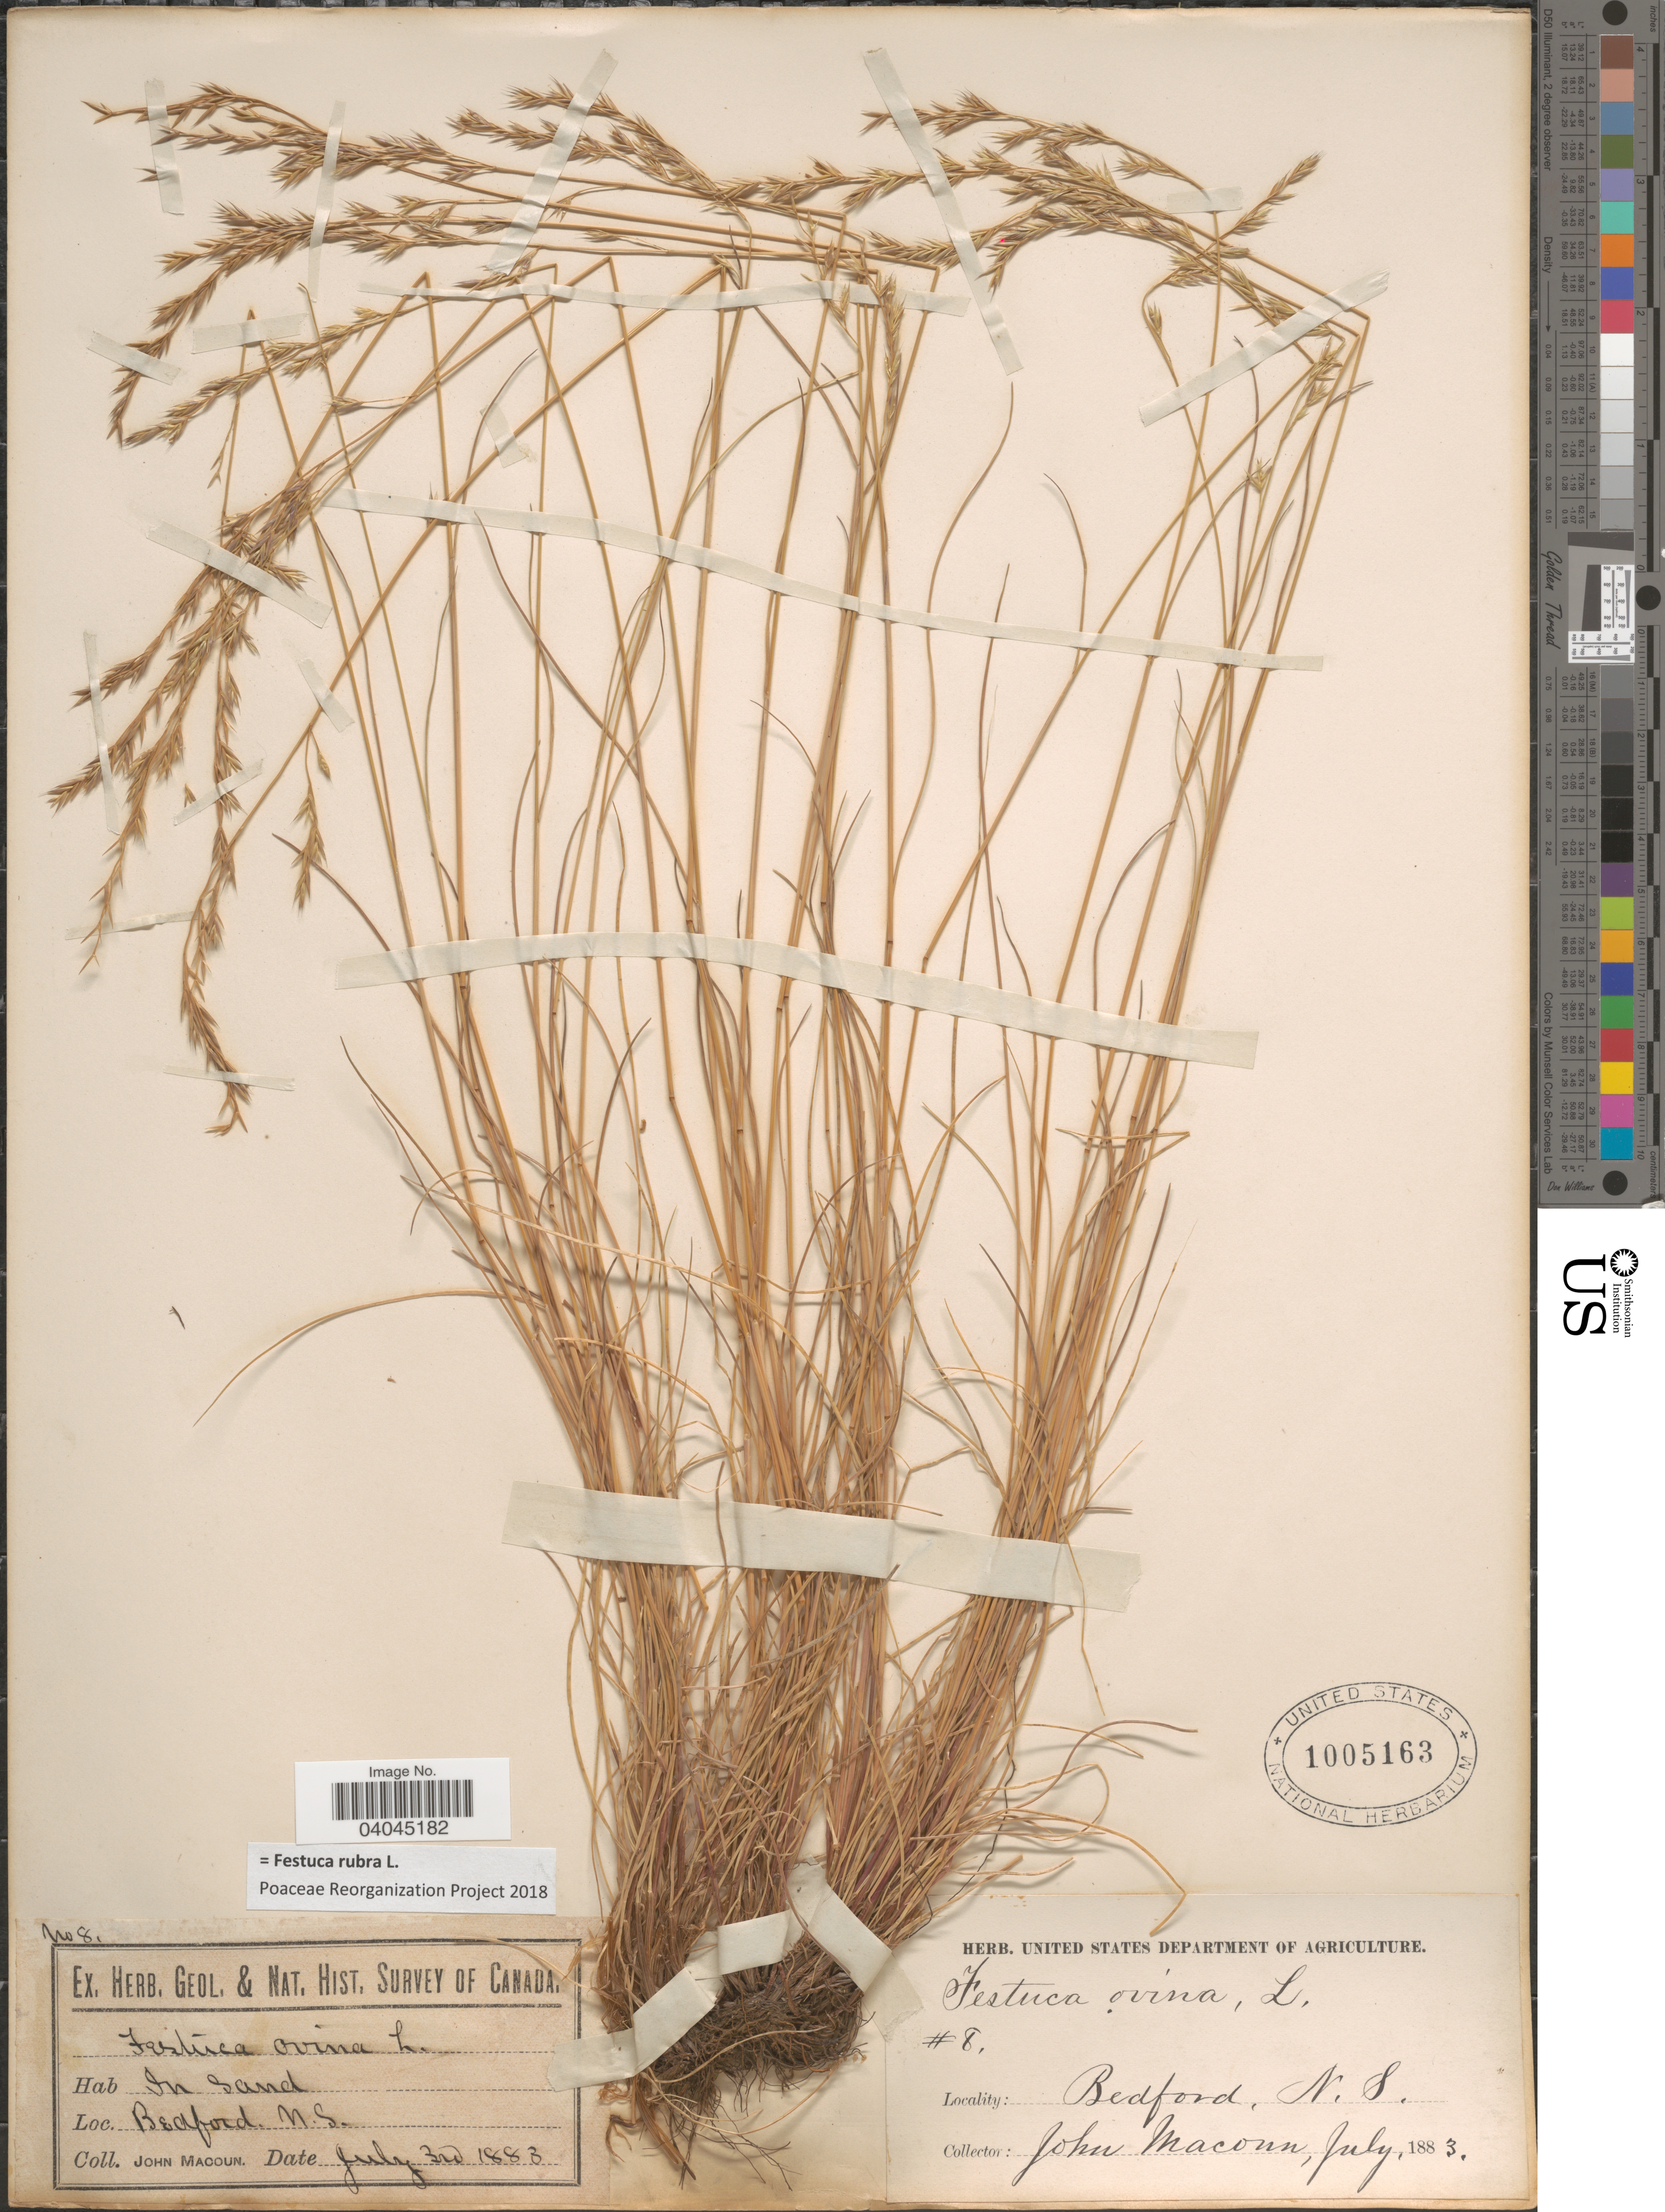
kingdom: Plantae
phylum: Tracheophyta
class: Liliopsida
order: Poales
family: Poaceae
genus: Festuca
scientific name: Festuca rubra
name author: L.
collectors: J. Macoun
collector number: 8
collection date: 1883-07-03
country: Canada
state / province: Nova Scotia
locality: Bedford.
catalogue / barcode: US 1005163